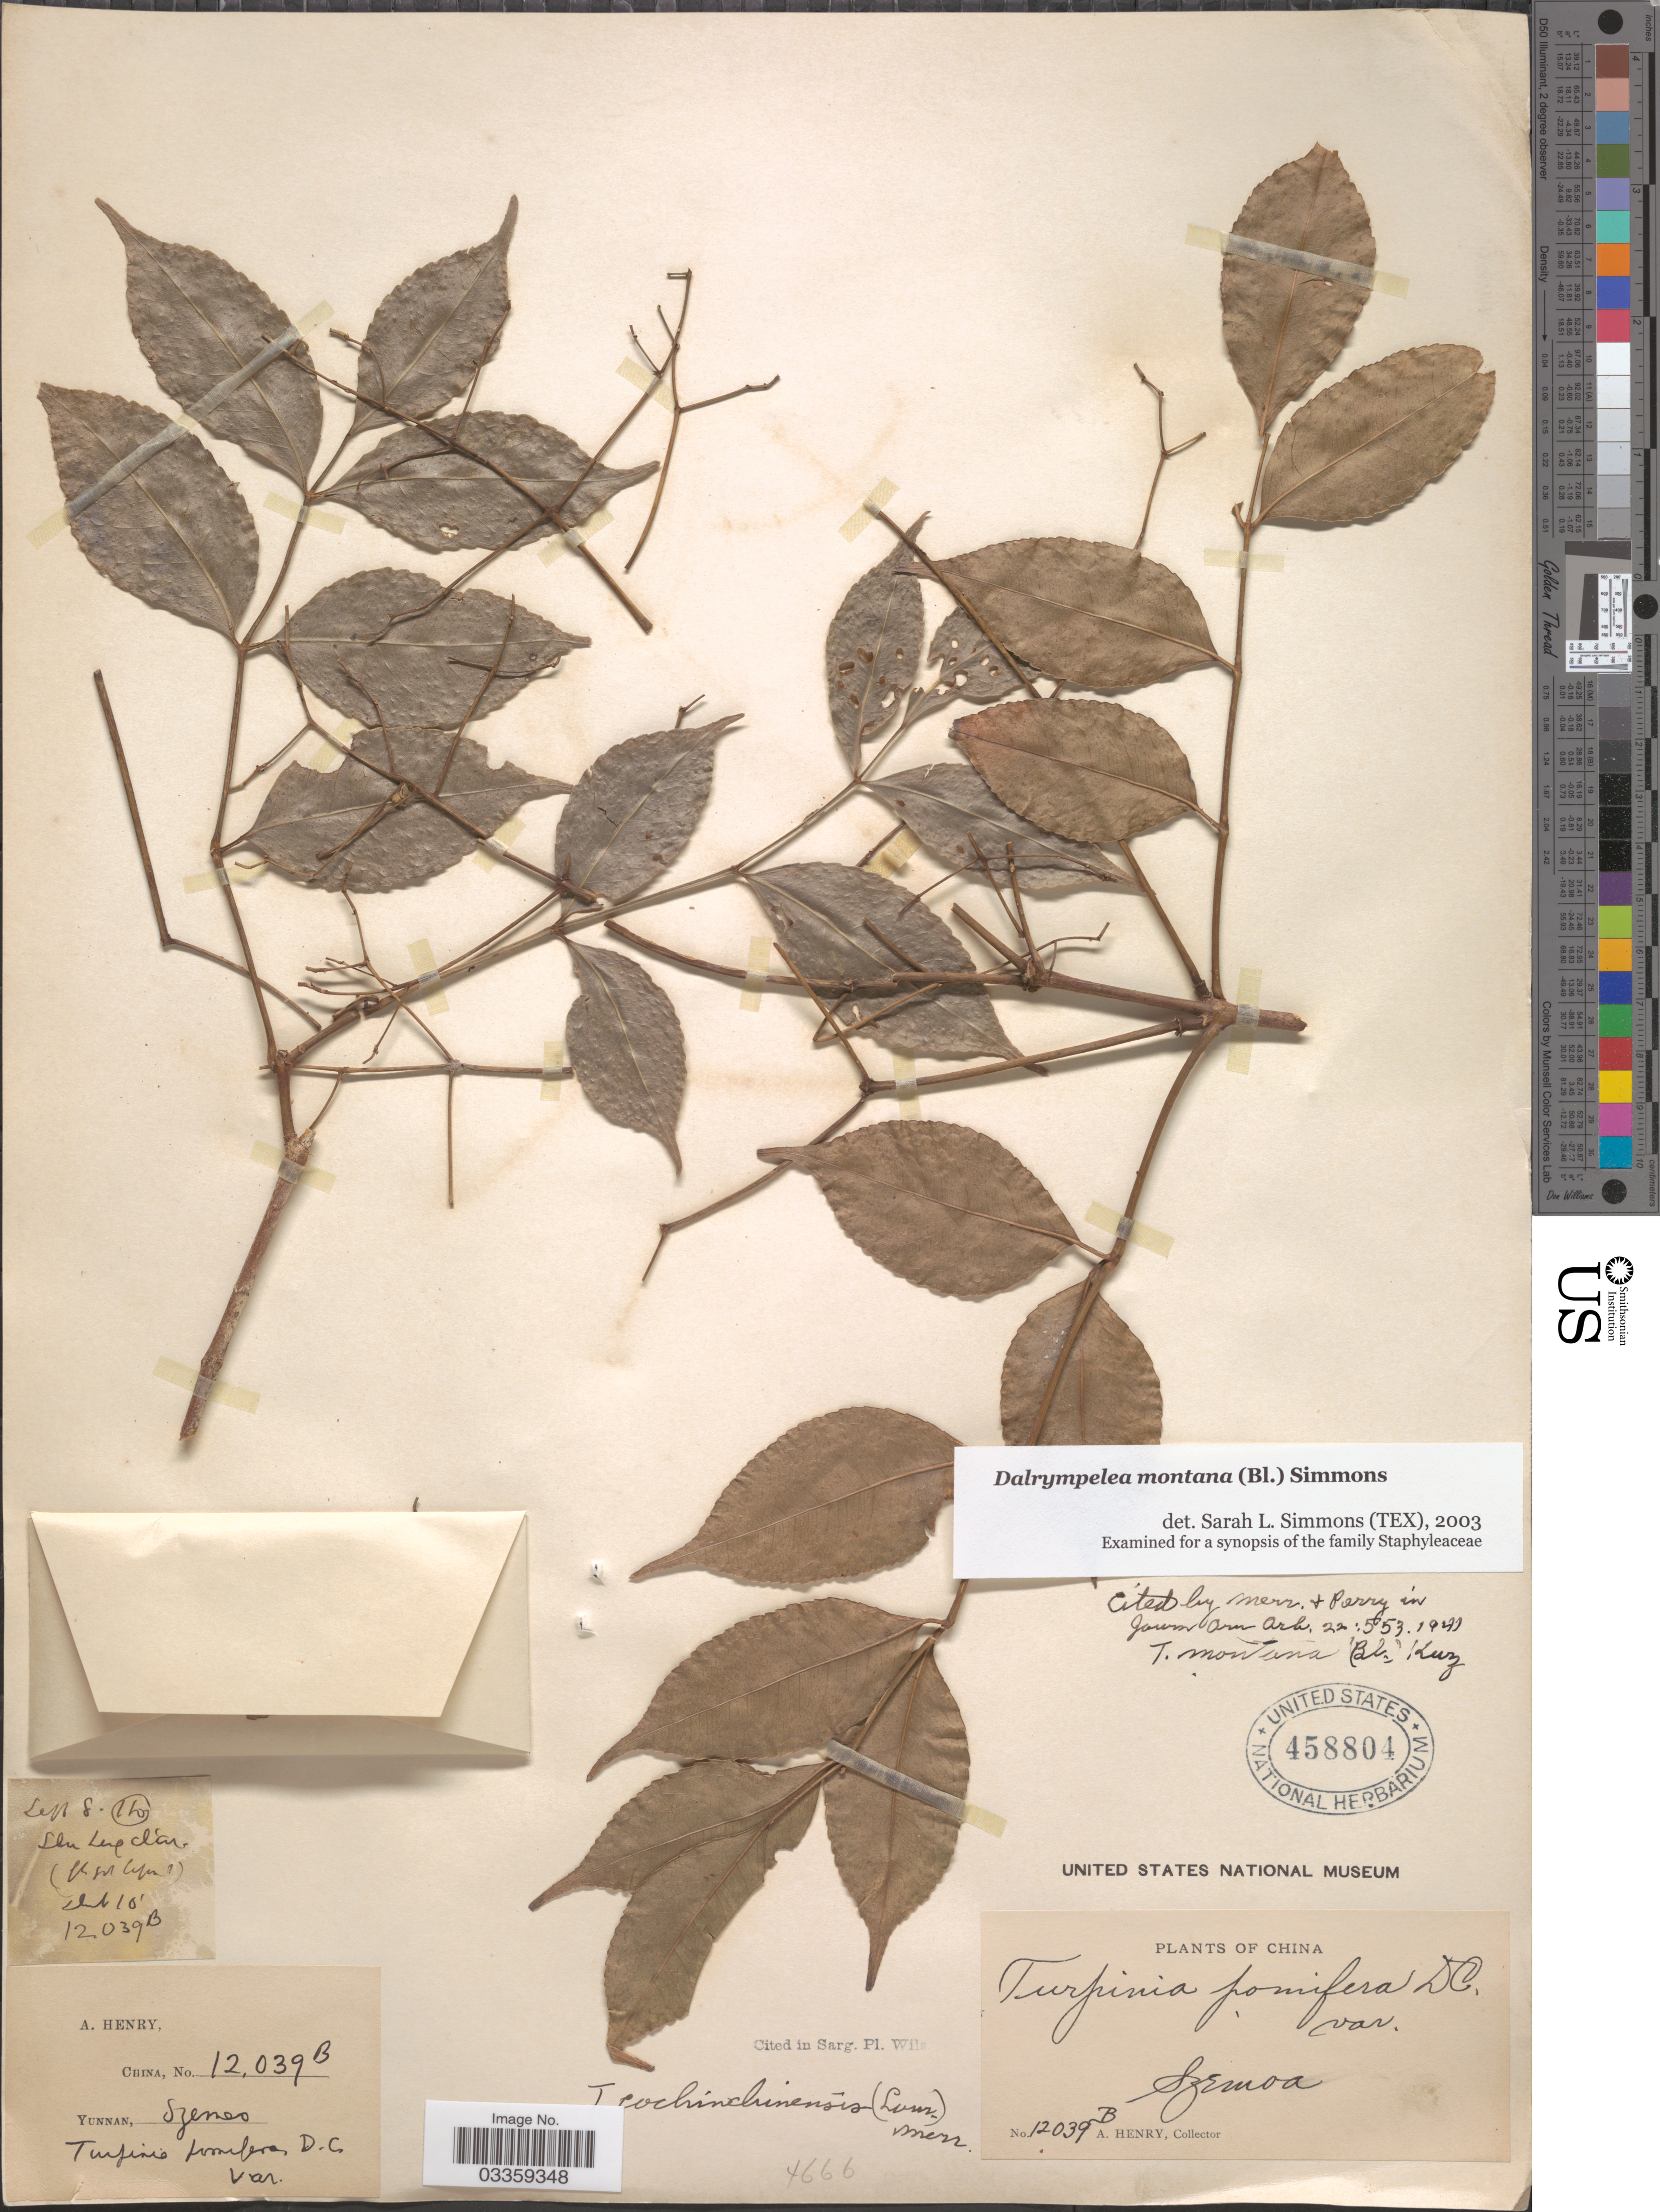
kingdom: Plantae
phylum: Tracheophyta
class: Magnoliopsida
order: Crossosomatales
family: Staphyleaceae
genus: Turpinia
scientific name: Turpinia montana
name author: (Blume) Kurz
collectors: A. Henry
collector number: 12039 B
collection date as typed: Transcribed d/m/y: /9/8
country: China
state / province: Yunnan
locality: Szemoa. [illegible text].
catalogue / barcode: US 458804